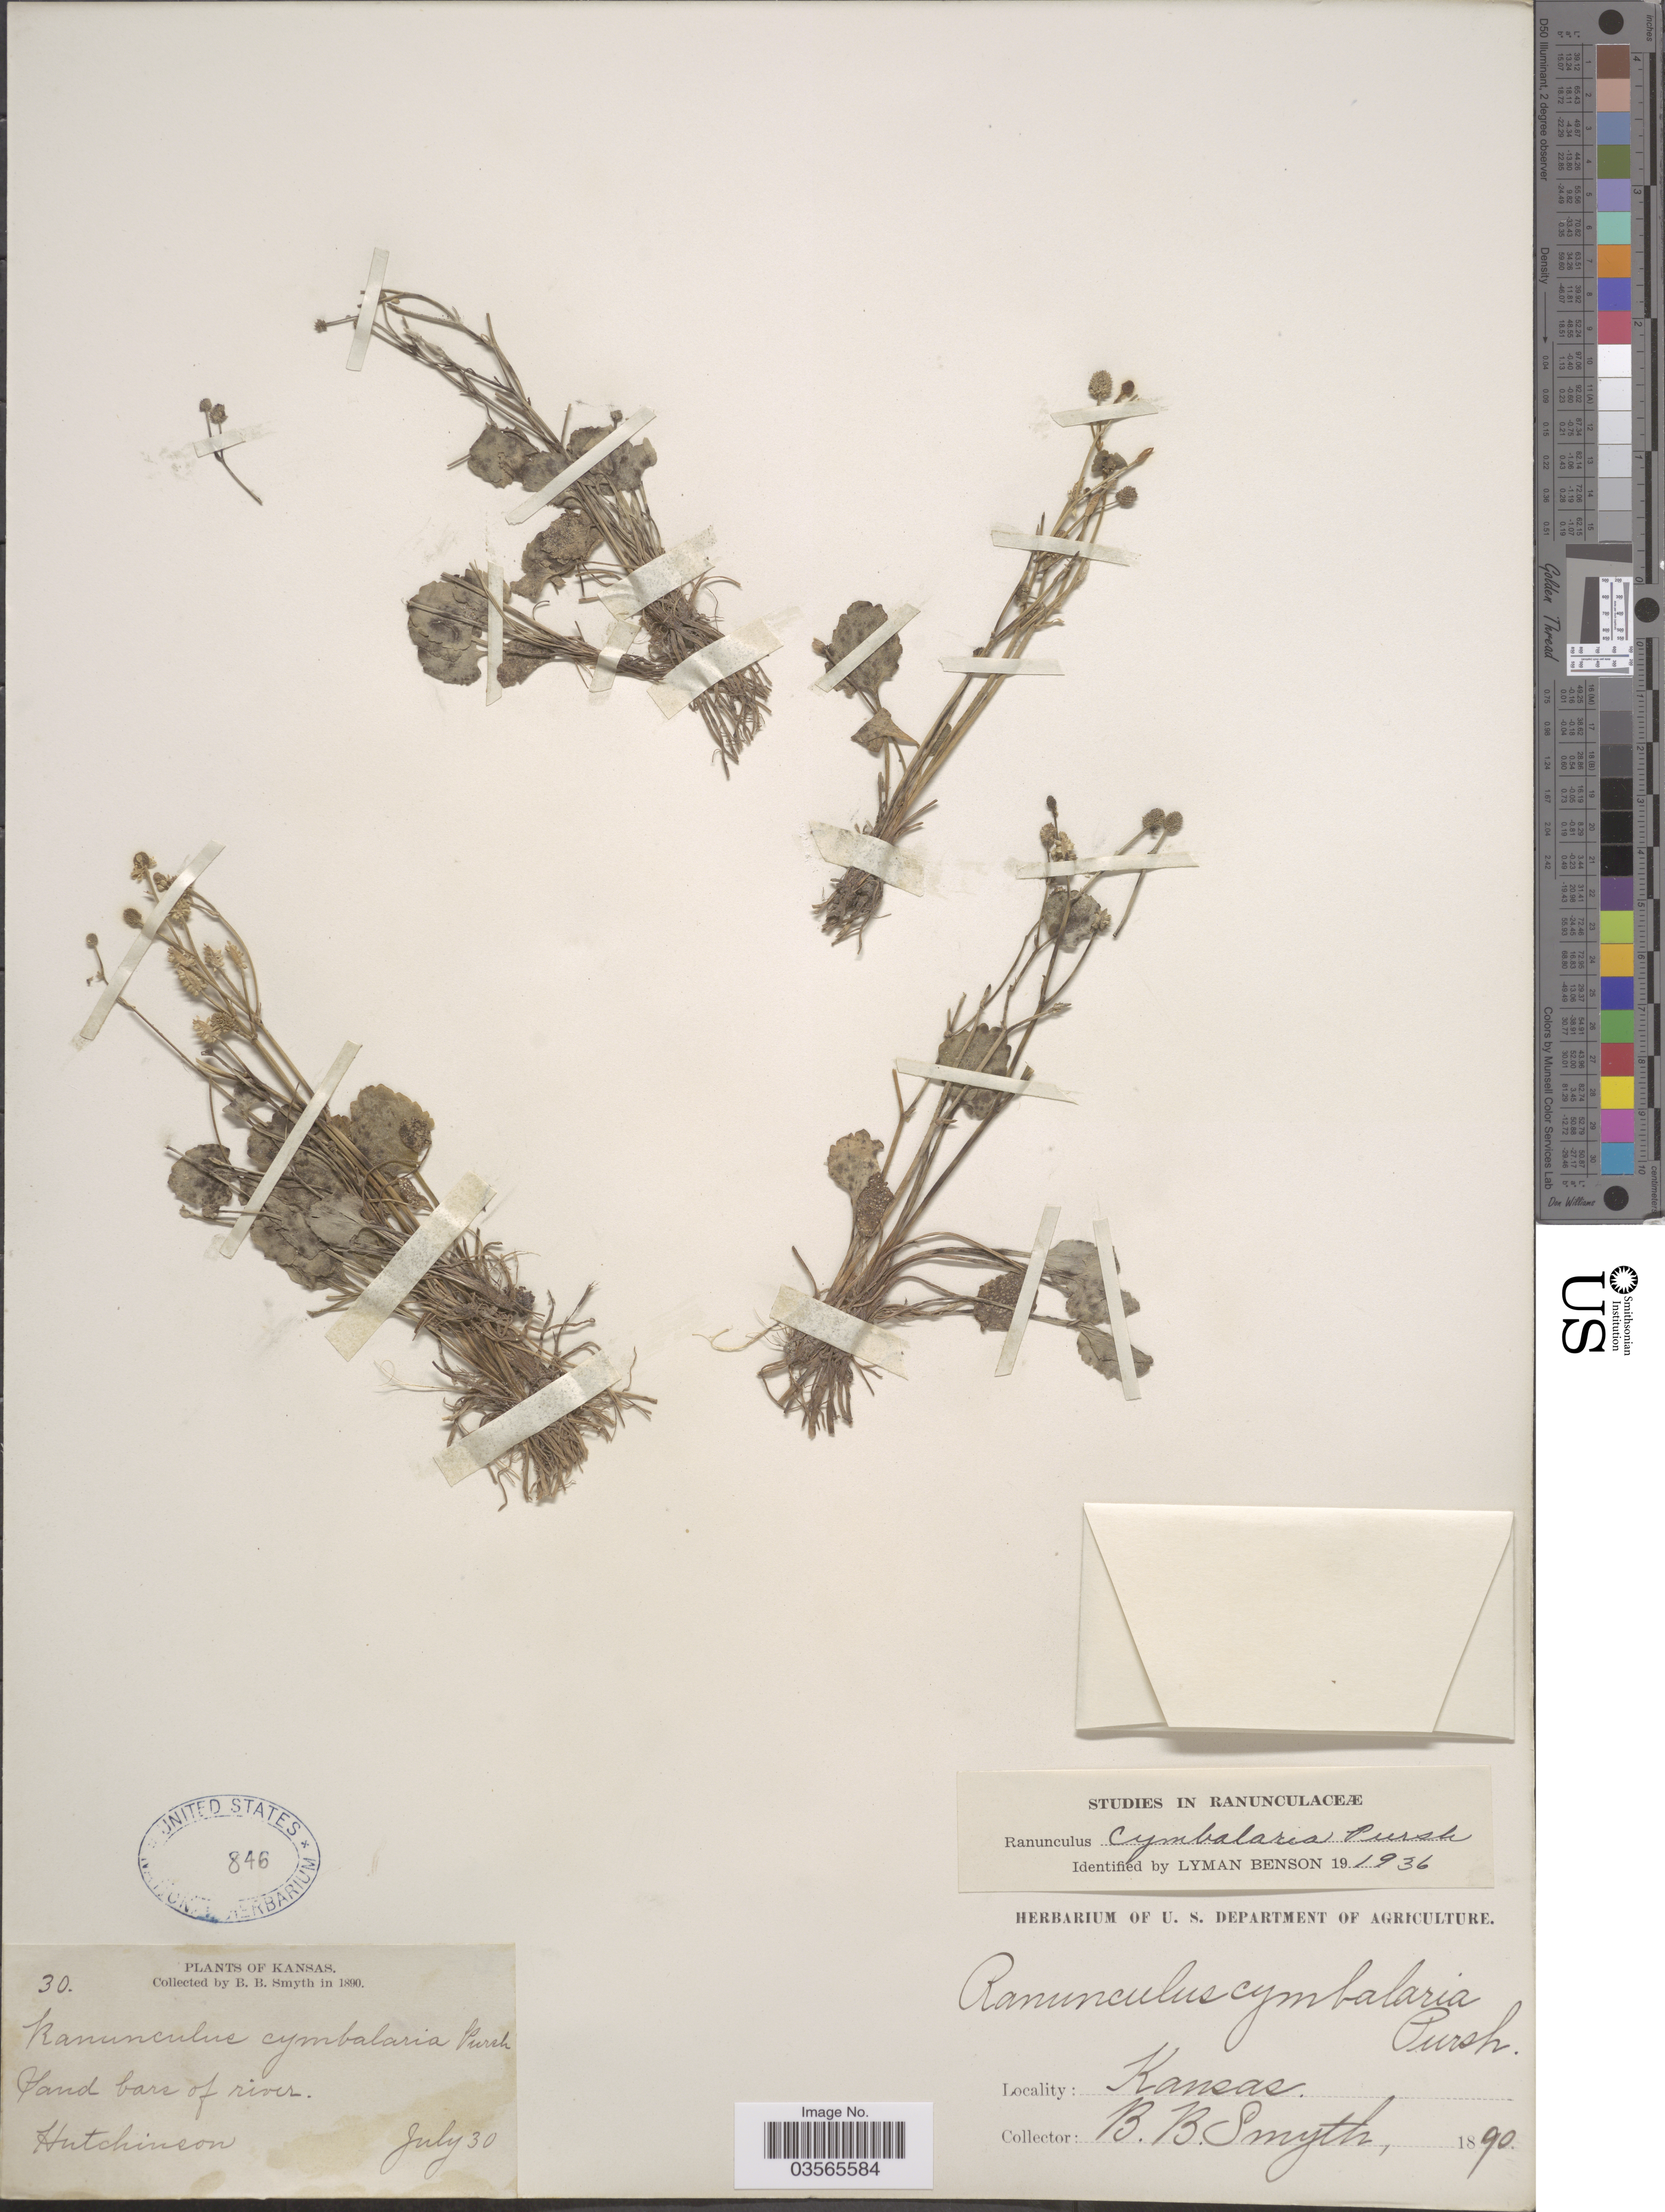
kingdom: Plantae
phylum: Tracheophyta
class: Magnoliopsida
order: Ranunculales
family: Ranunculaceae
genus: Halerpestes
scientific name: Halerpestes cymbalaria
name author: (Pursh) Greene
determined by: Strong, M. T., (US), Smithsonian Institution - National Museum of Natural History (UNITED STATES)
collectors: B. Smyth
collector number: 30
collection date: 1890-07-30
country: United States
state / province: Kansas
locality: Sand bars of river. Hutchinson.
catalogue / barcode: US 846